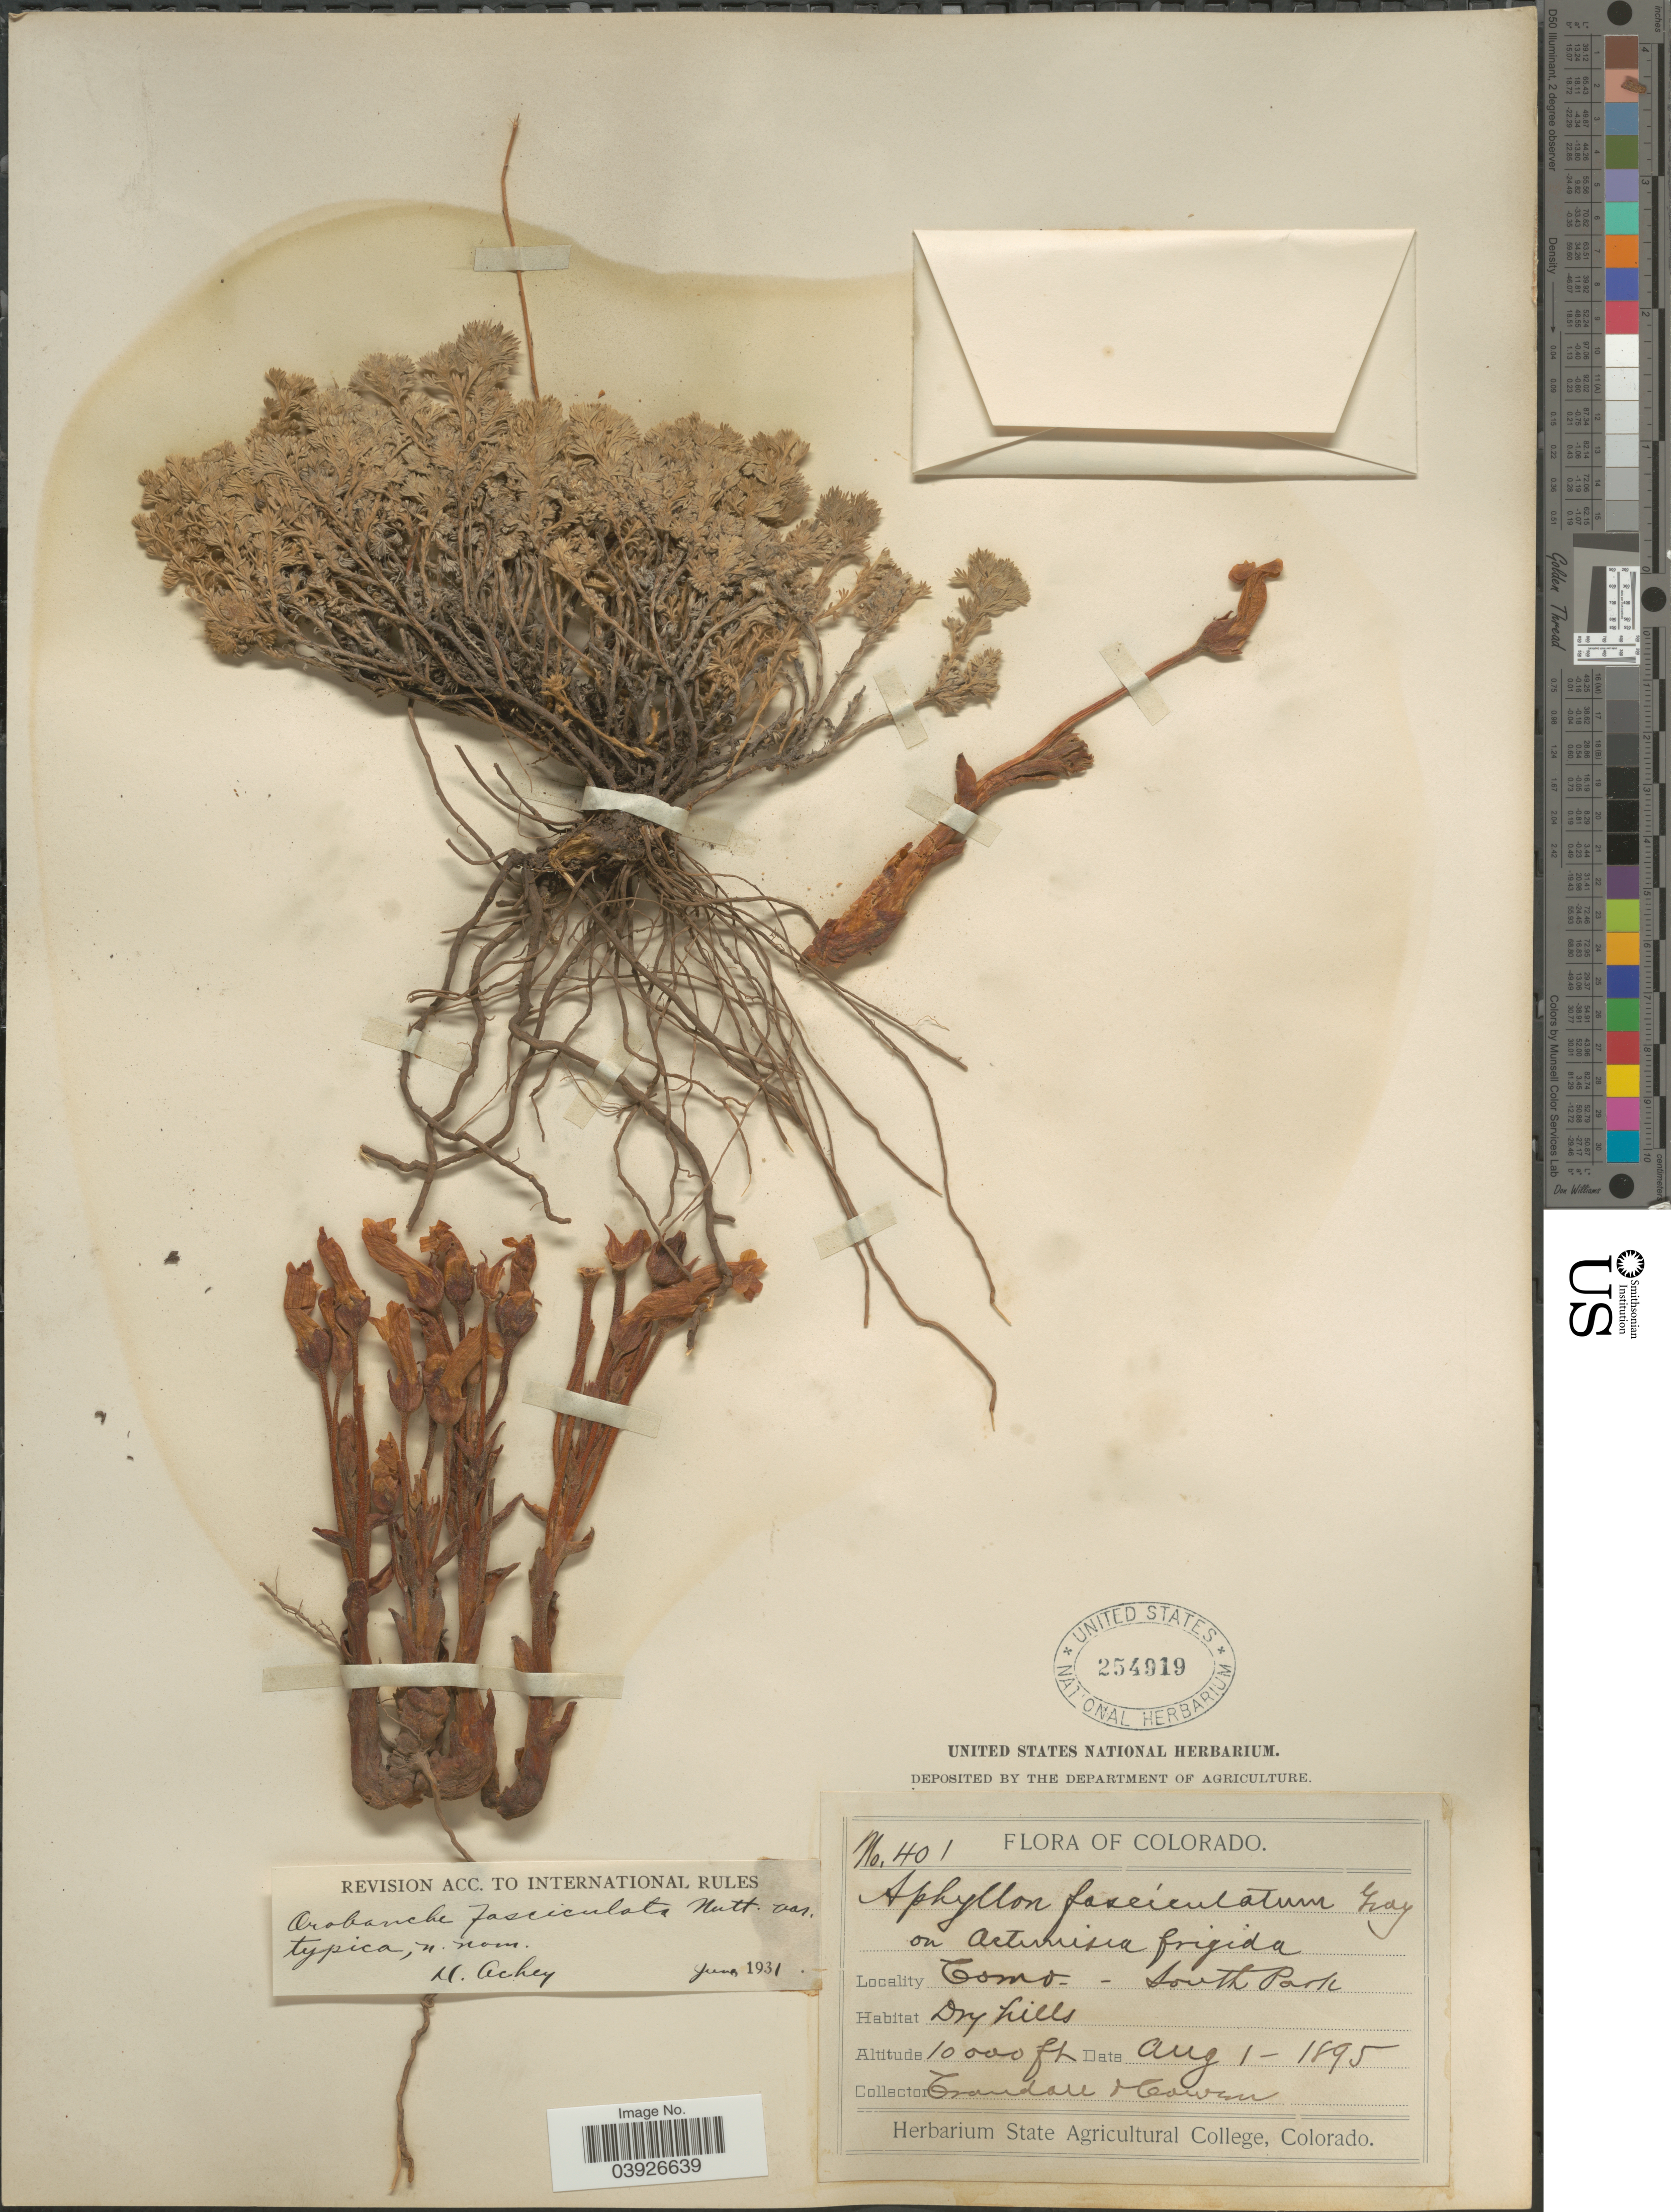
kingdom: Plantae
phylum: Tracheophyta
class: Magnoliopsida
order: Lamiales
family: Orobanchaceae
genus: Aphyllon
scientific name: Aphyllon fasciculatum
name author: (Nutt.) Torr. & A. Gray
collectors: -. Crandall & -. Cowen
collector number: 401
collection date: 1895-08-01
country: United States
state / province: Colorado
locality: Como - South Park.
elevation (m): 3048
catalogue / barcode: US 254919